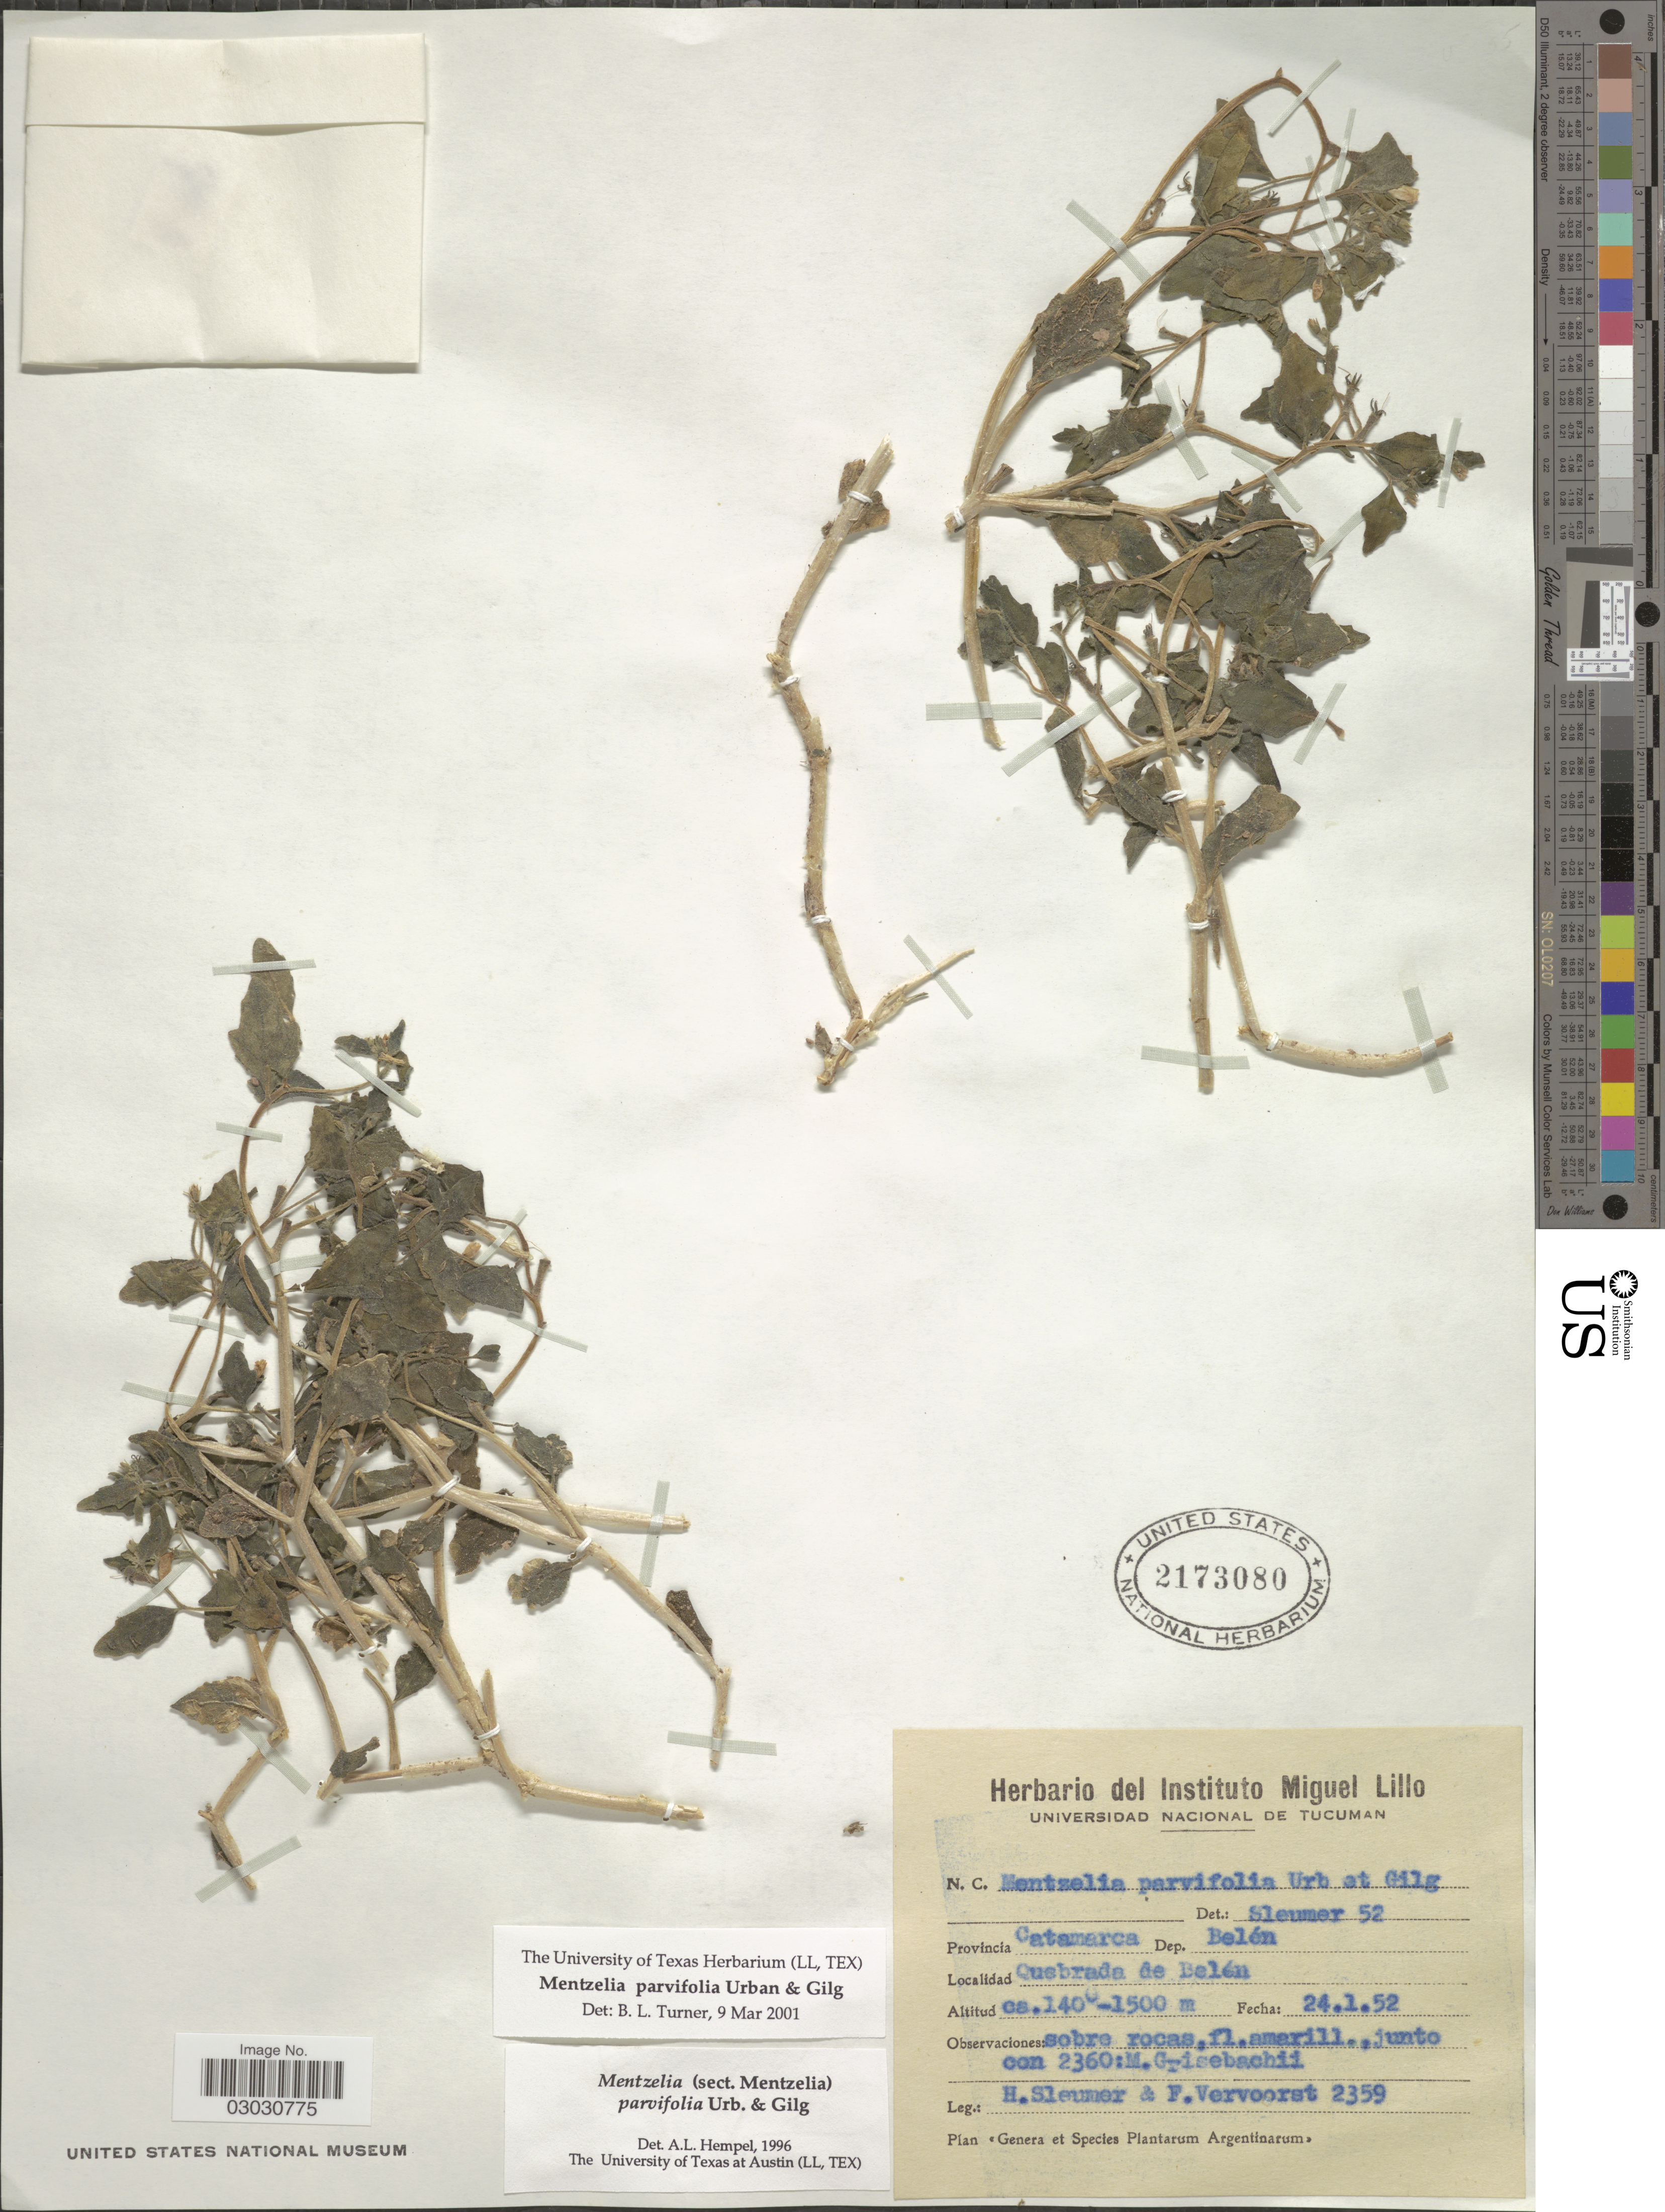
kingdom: Plantae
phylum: Tracheophyta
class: Magnoliopsida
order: Cornales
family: Loasaceae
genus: Mentzelia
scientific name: Mentzelia parvifolia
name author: Urb. & Gilg ex Kurtz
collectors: H. O. Sleumer & F. Vervoorst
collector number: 2359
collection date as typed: Transcribed d/m/y: 24/1/52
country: Argentina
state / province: Catamarca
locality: Dep. Belén. Quebrada de Belén.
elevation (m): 1400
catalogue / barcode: US 2173080